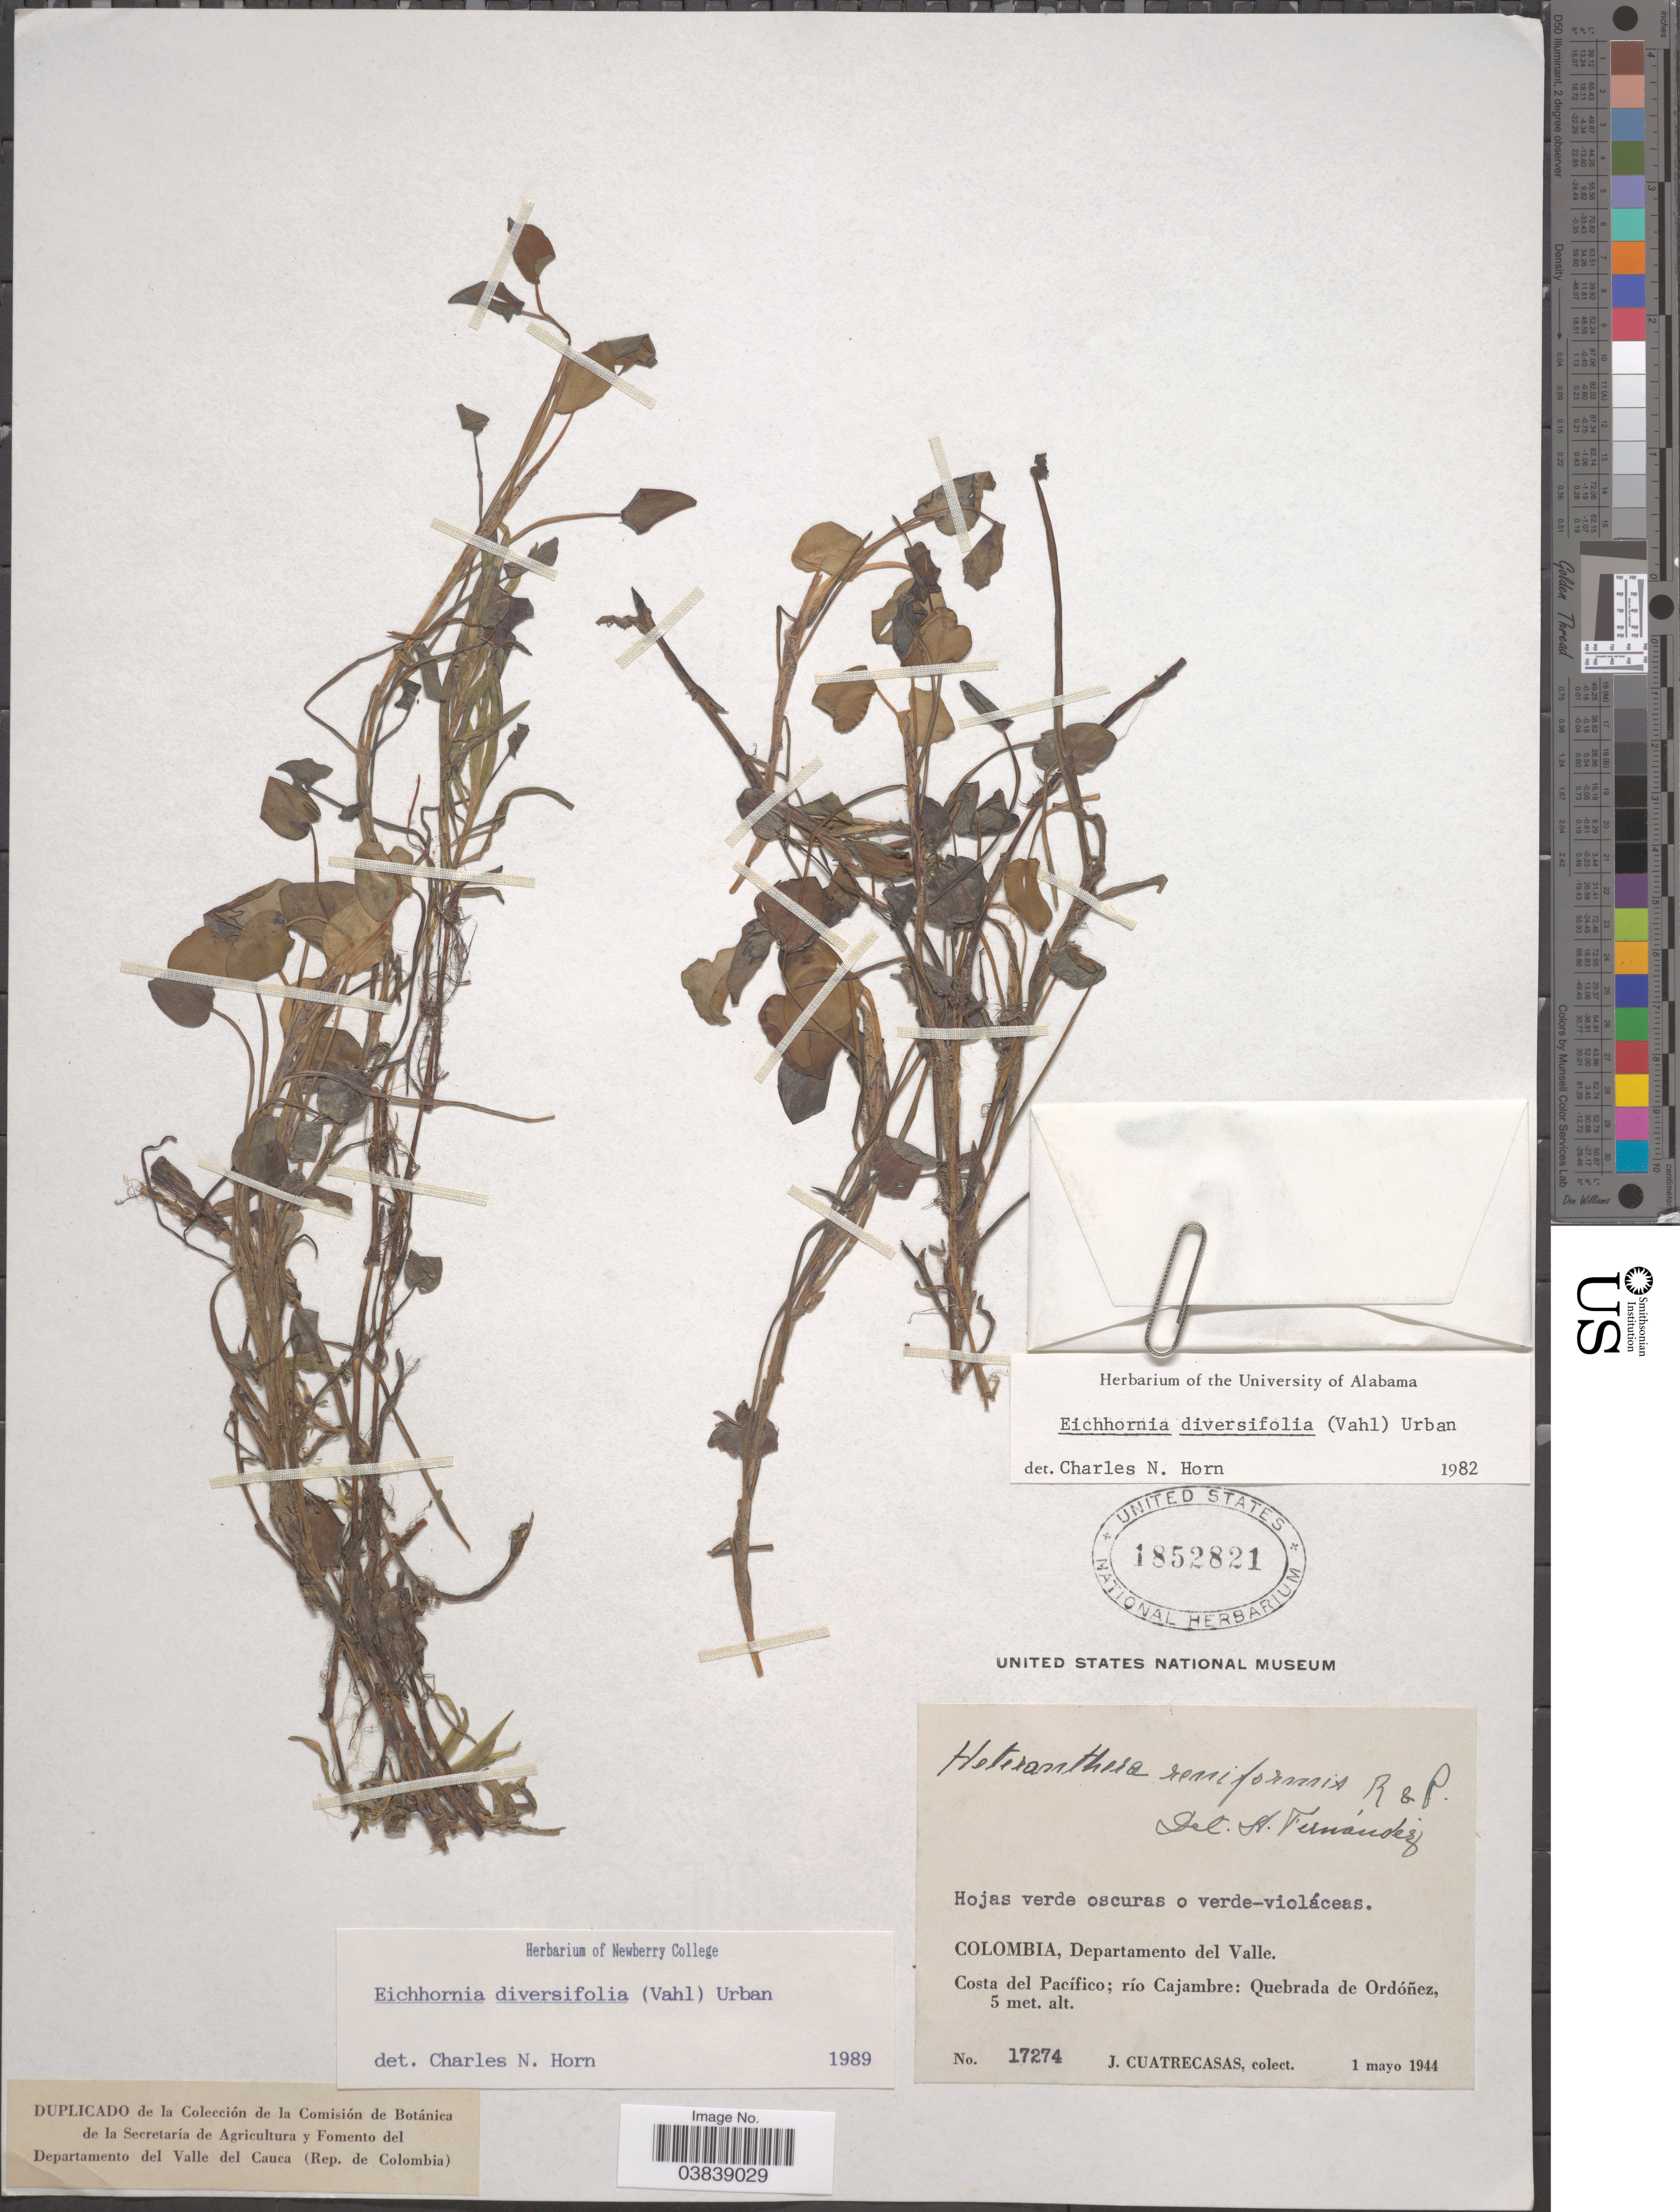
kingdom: Plantae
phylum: Tracheophyta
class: Liliopsida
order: Commelinales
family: Pontederiaceae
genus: Eichhornia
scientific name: Eichhornia diversifolia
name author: (Vahl) Urb.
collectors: J. Cuatrecasas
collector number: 17274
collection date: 1944-05-01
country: Colombia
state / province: Valle del Cauca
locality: Departamento del Valle. Costa del Pacífico; río Cajambre: Quebrada de Ordóñez.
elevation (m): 5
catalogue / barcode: US 1852821